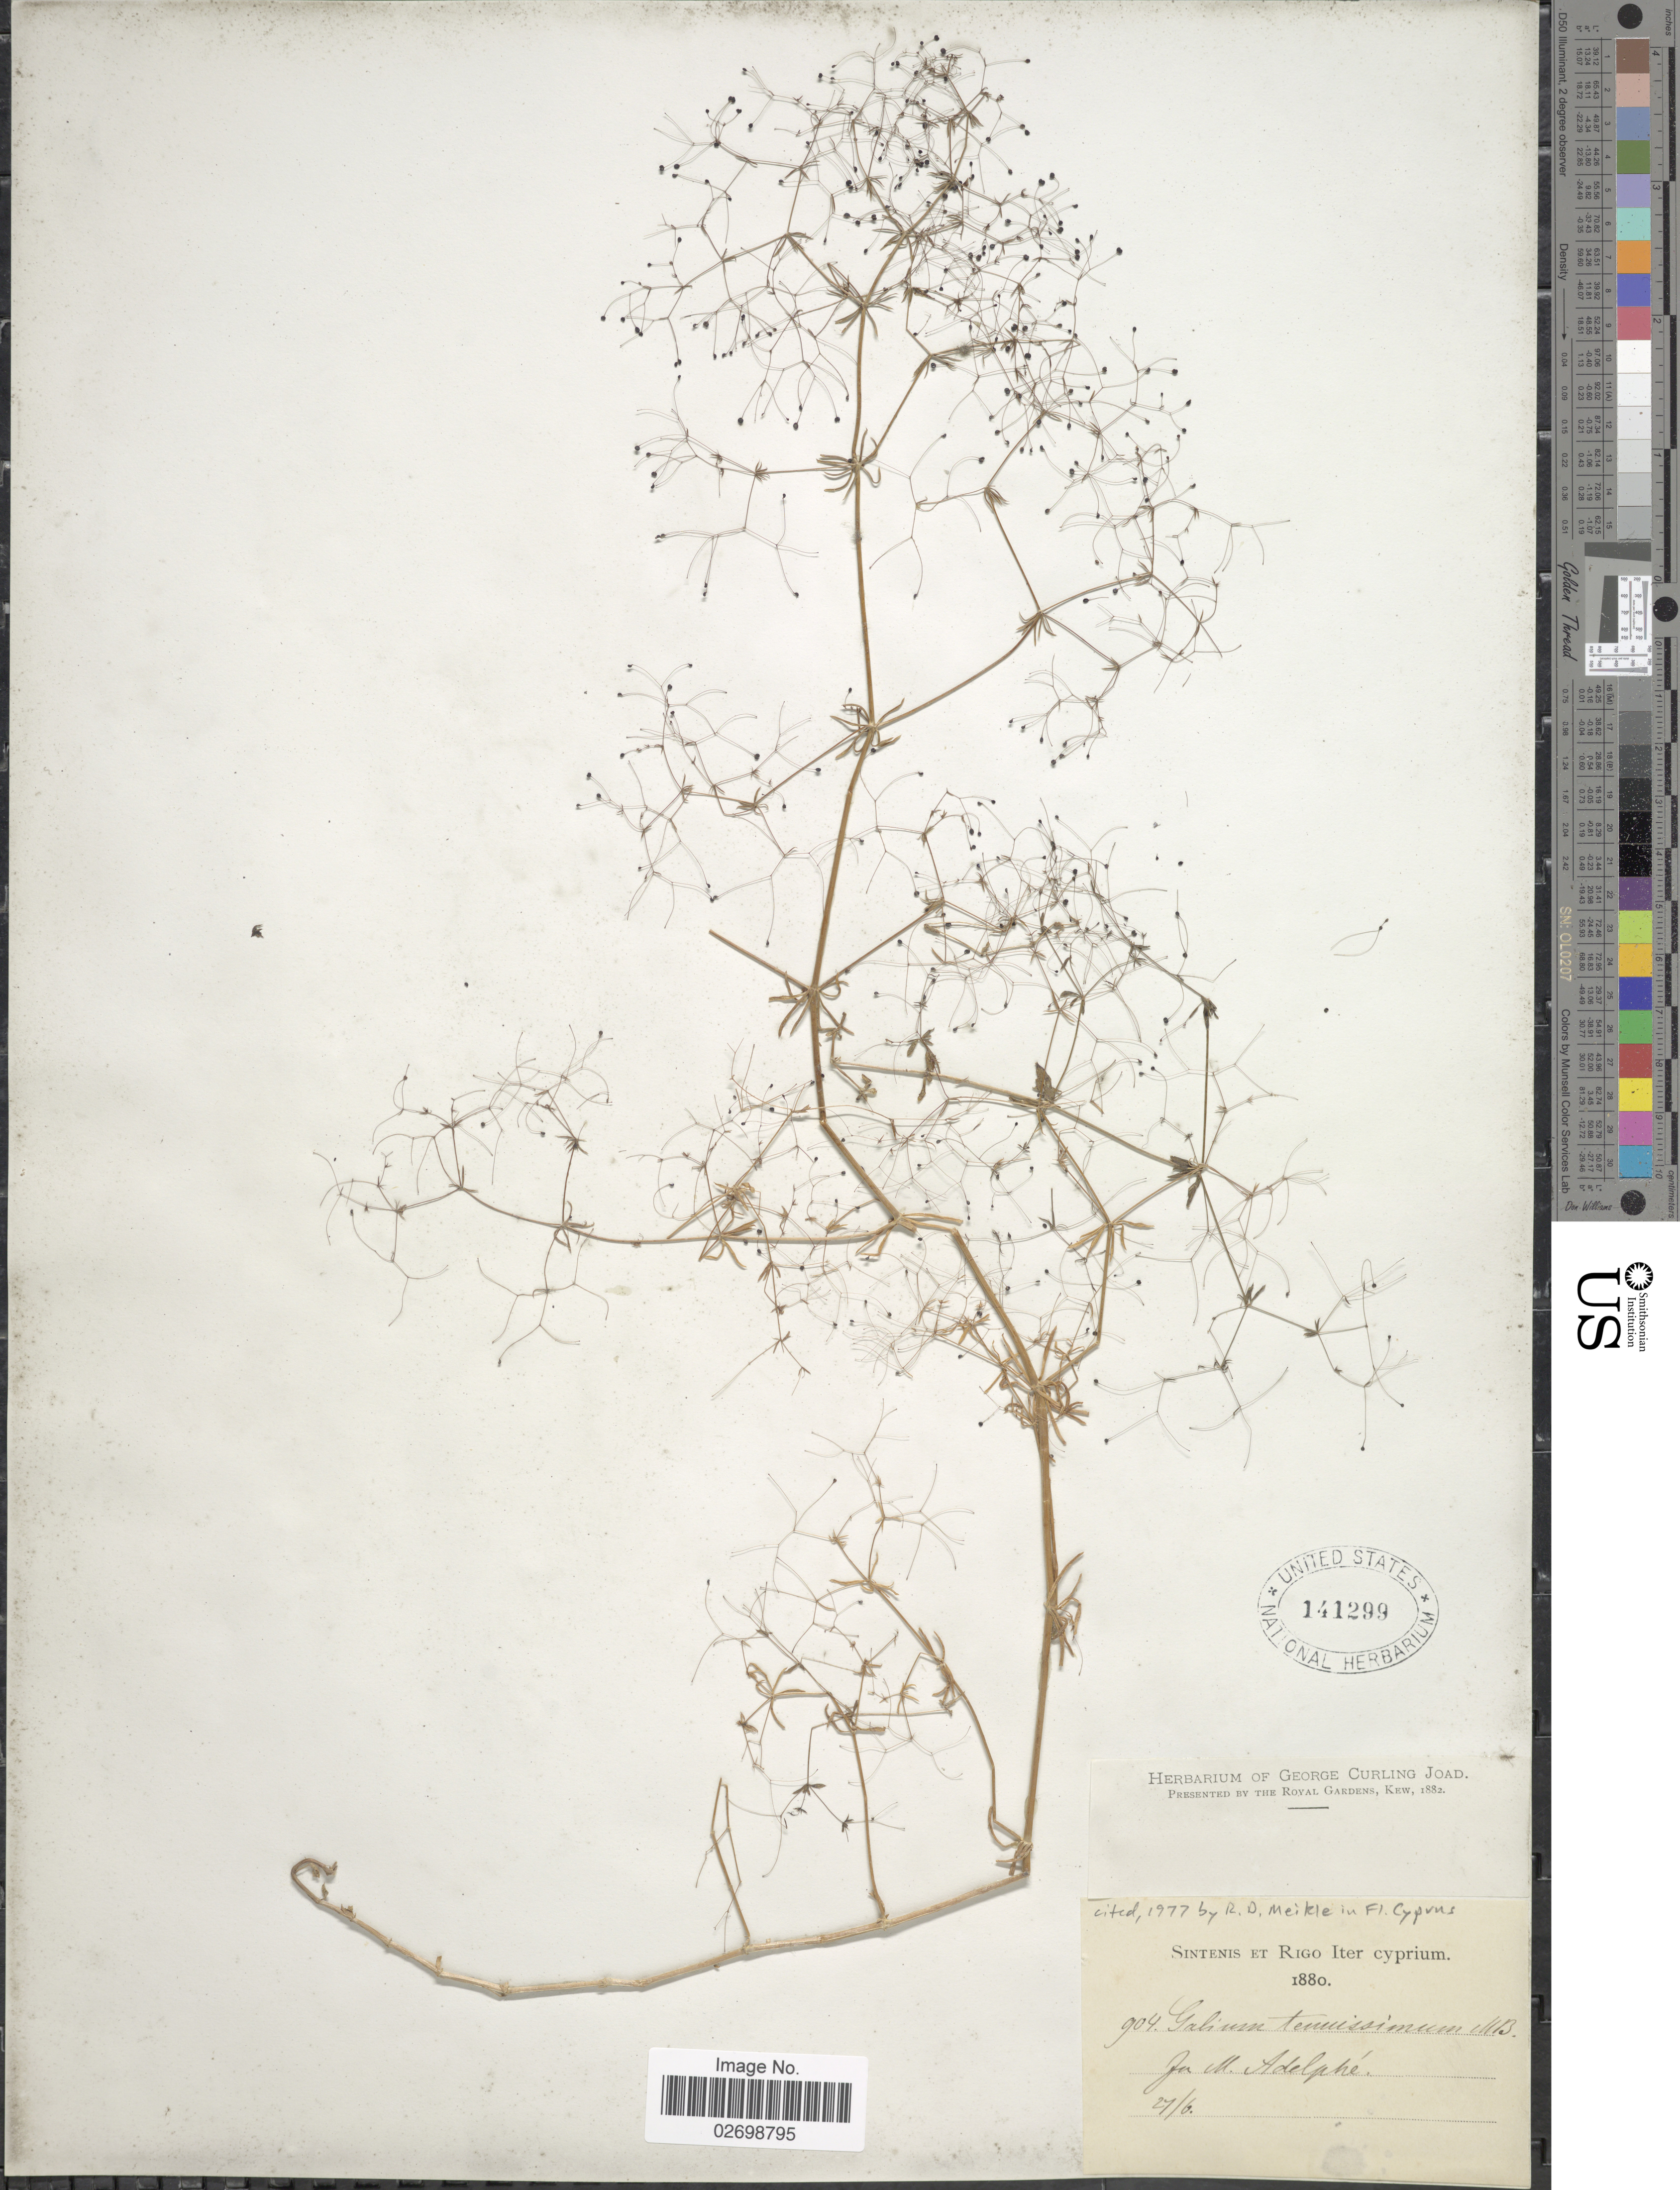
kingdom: Plantae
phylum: Tracheophyta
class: Magnoliopsida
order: Gentianales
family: Rubiaceae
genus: Galium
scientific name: Galium tenuissimum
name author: M. Bieb.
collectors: -. Sintenis & -- Rigo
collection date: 1880-06-27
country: Cyprus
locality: Iter cyprium. In M. Adelphi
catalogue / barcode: US 141299